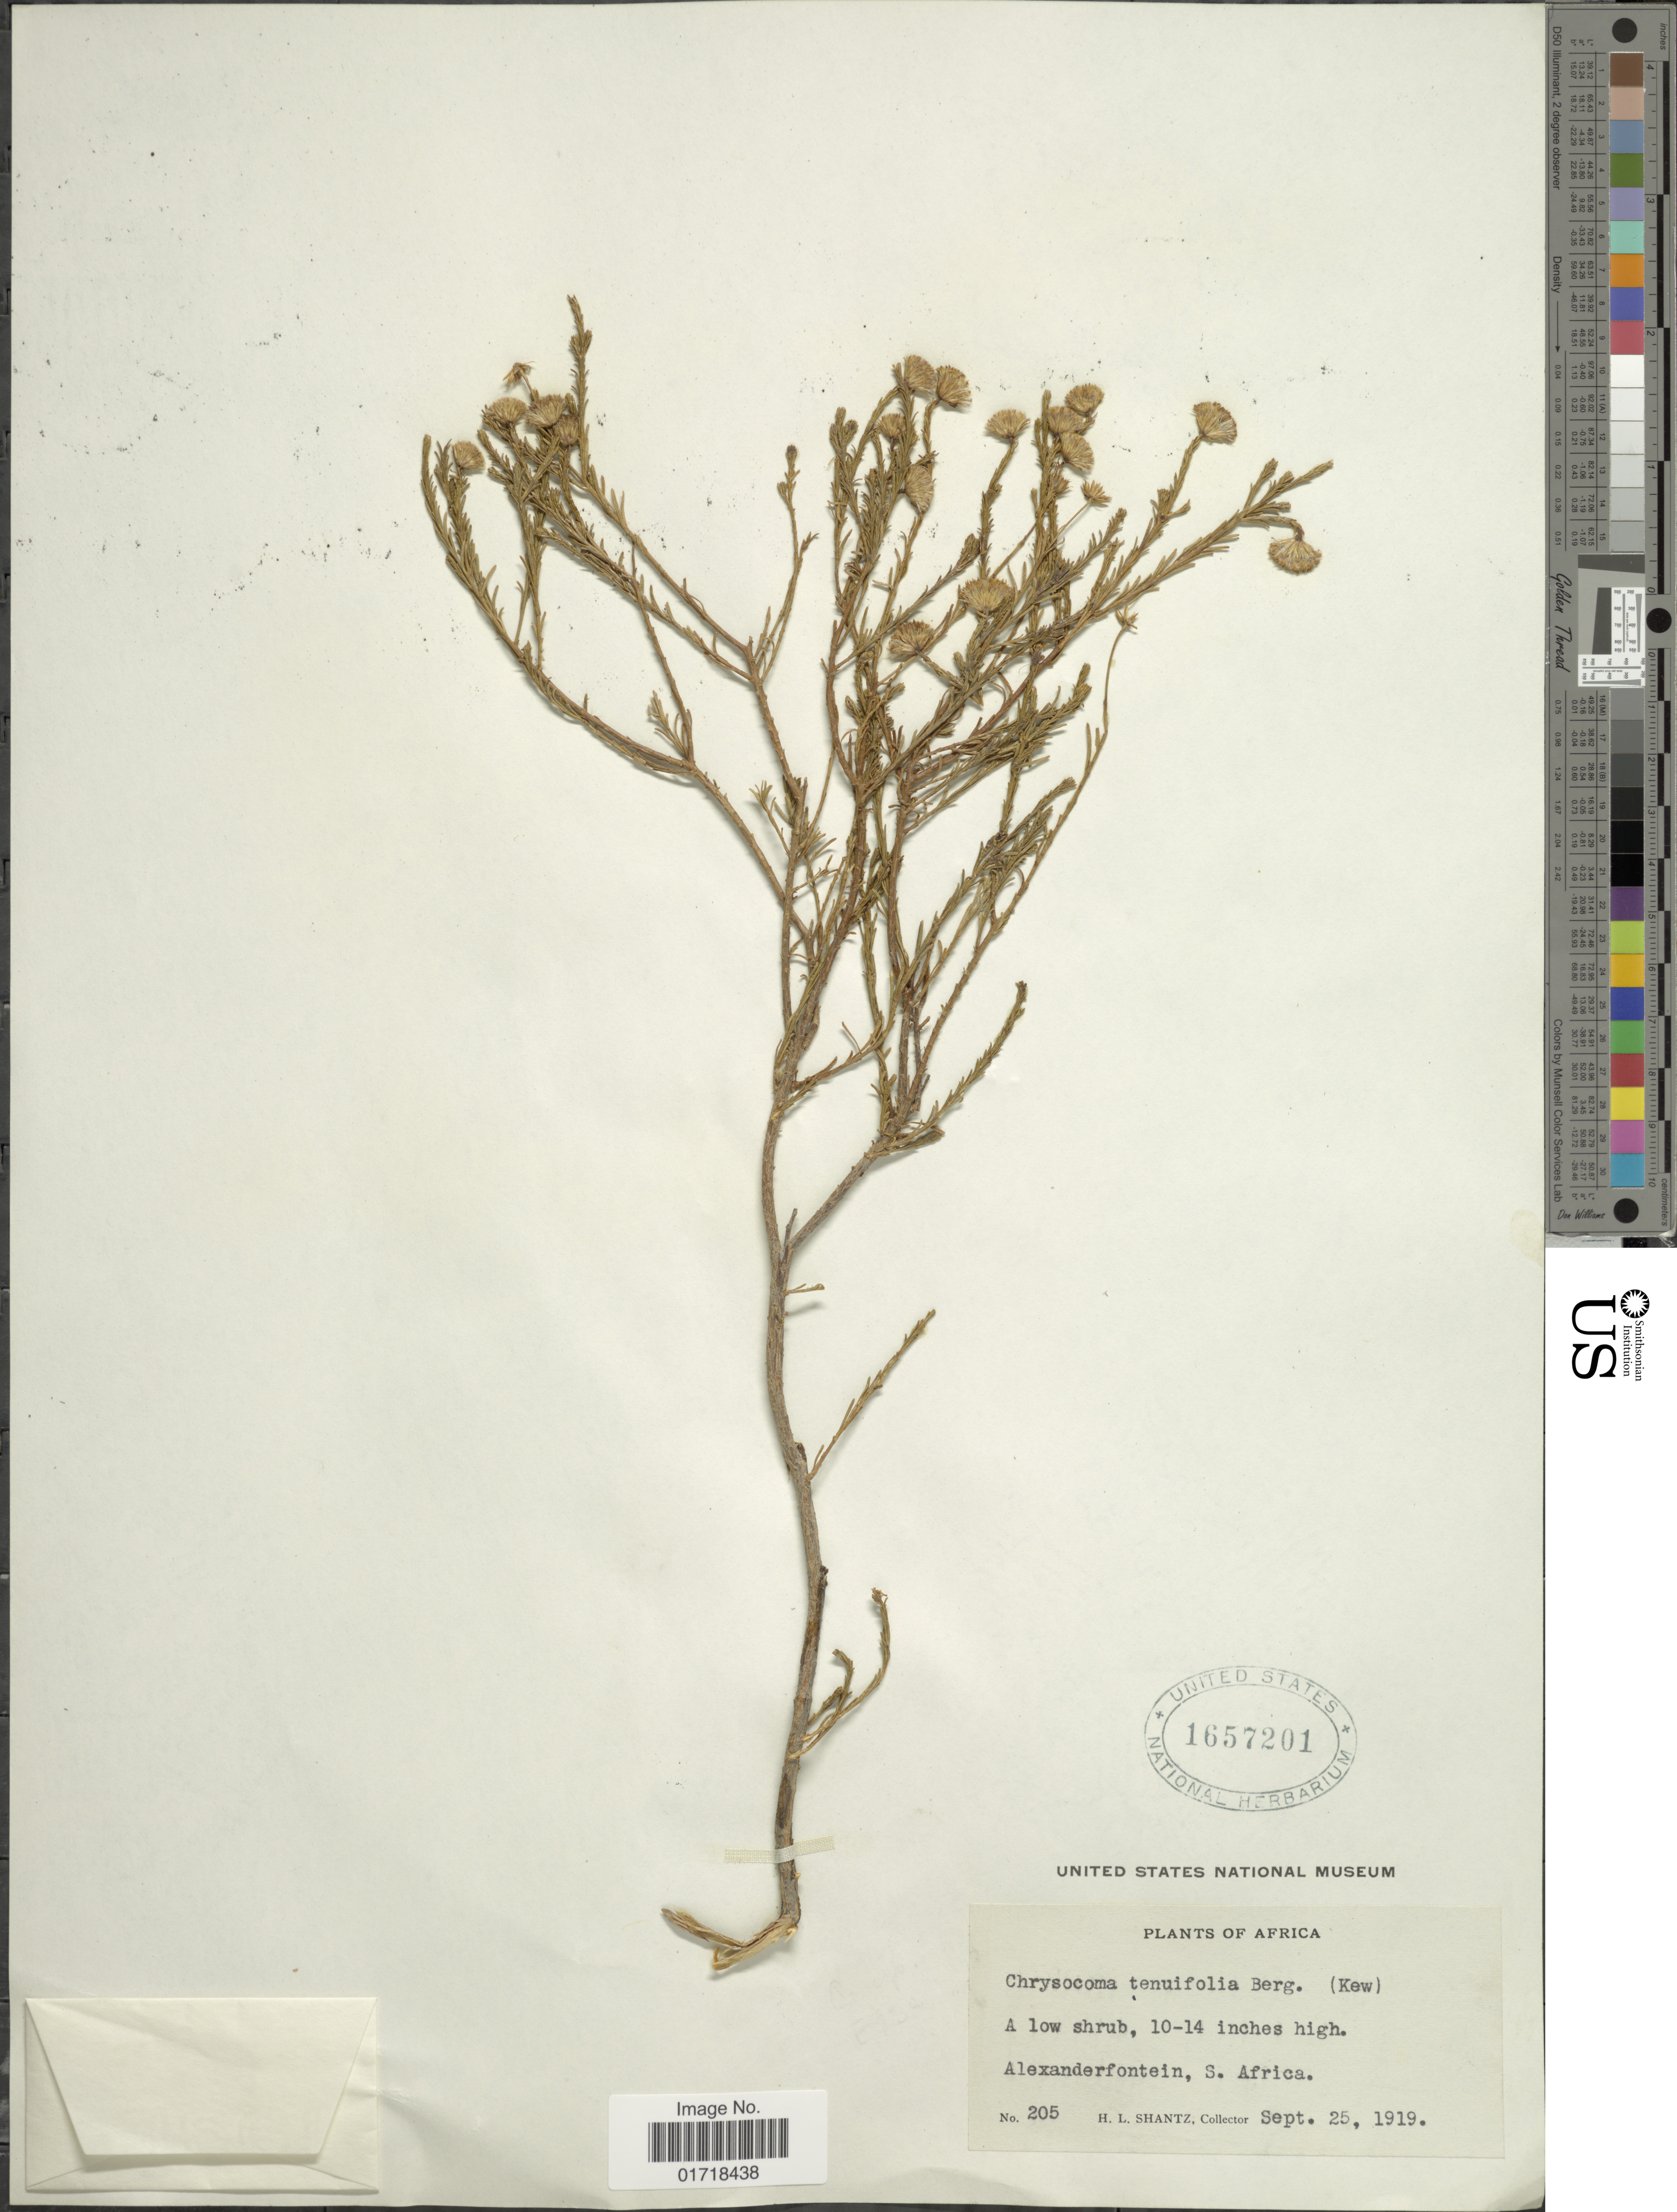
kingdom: Plantae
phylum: Tracheophyta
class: Magnoliopsida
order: Asterales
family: Asteraceae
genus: Chrysocoma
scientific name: Chrysocoma tenuifolia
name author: P.J. Bergius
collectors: H. Shantz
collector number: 205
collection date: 1919-09-25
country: South Africa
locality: Alexanderfontein, S. Africa.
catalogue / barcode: US 1657201